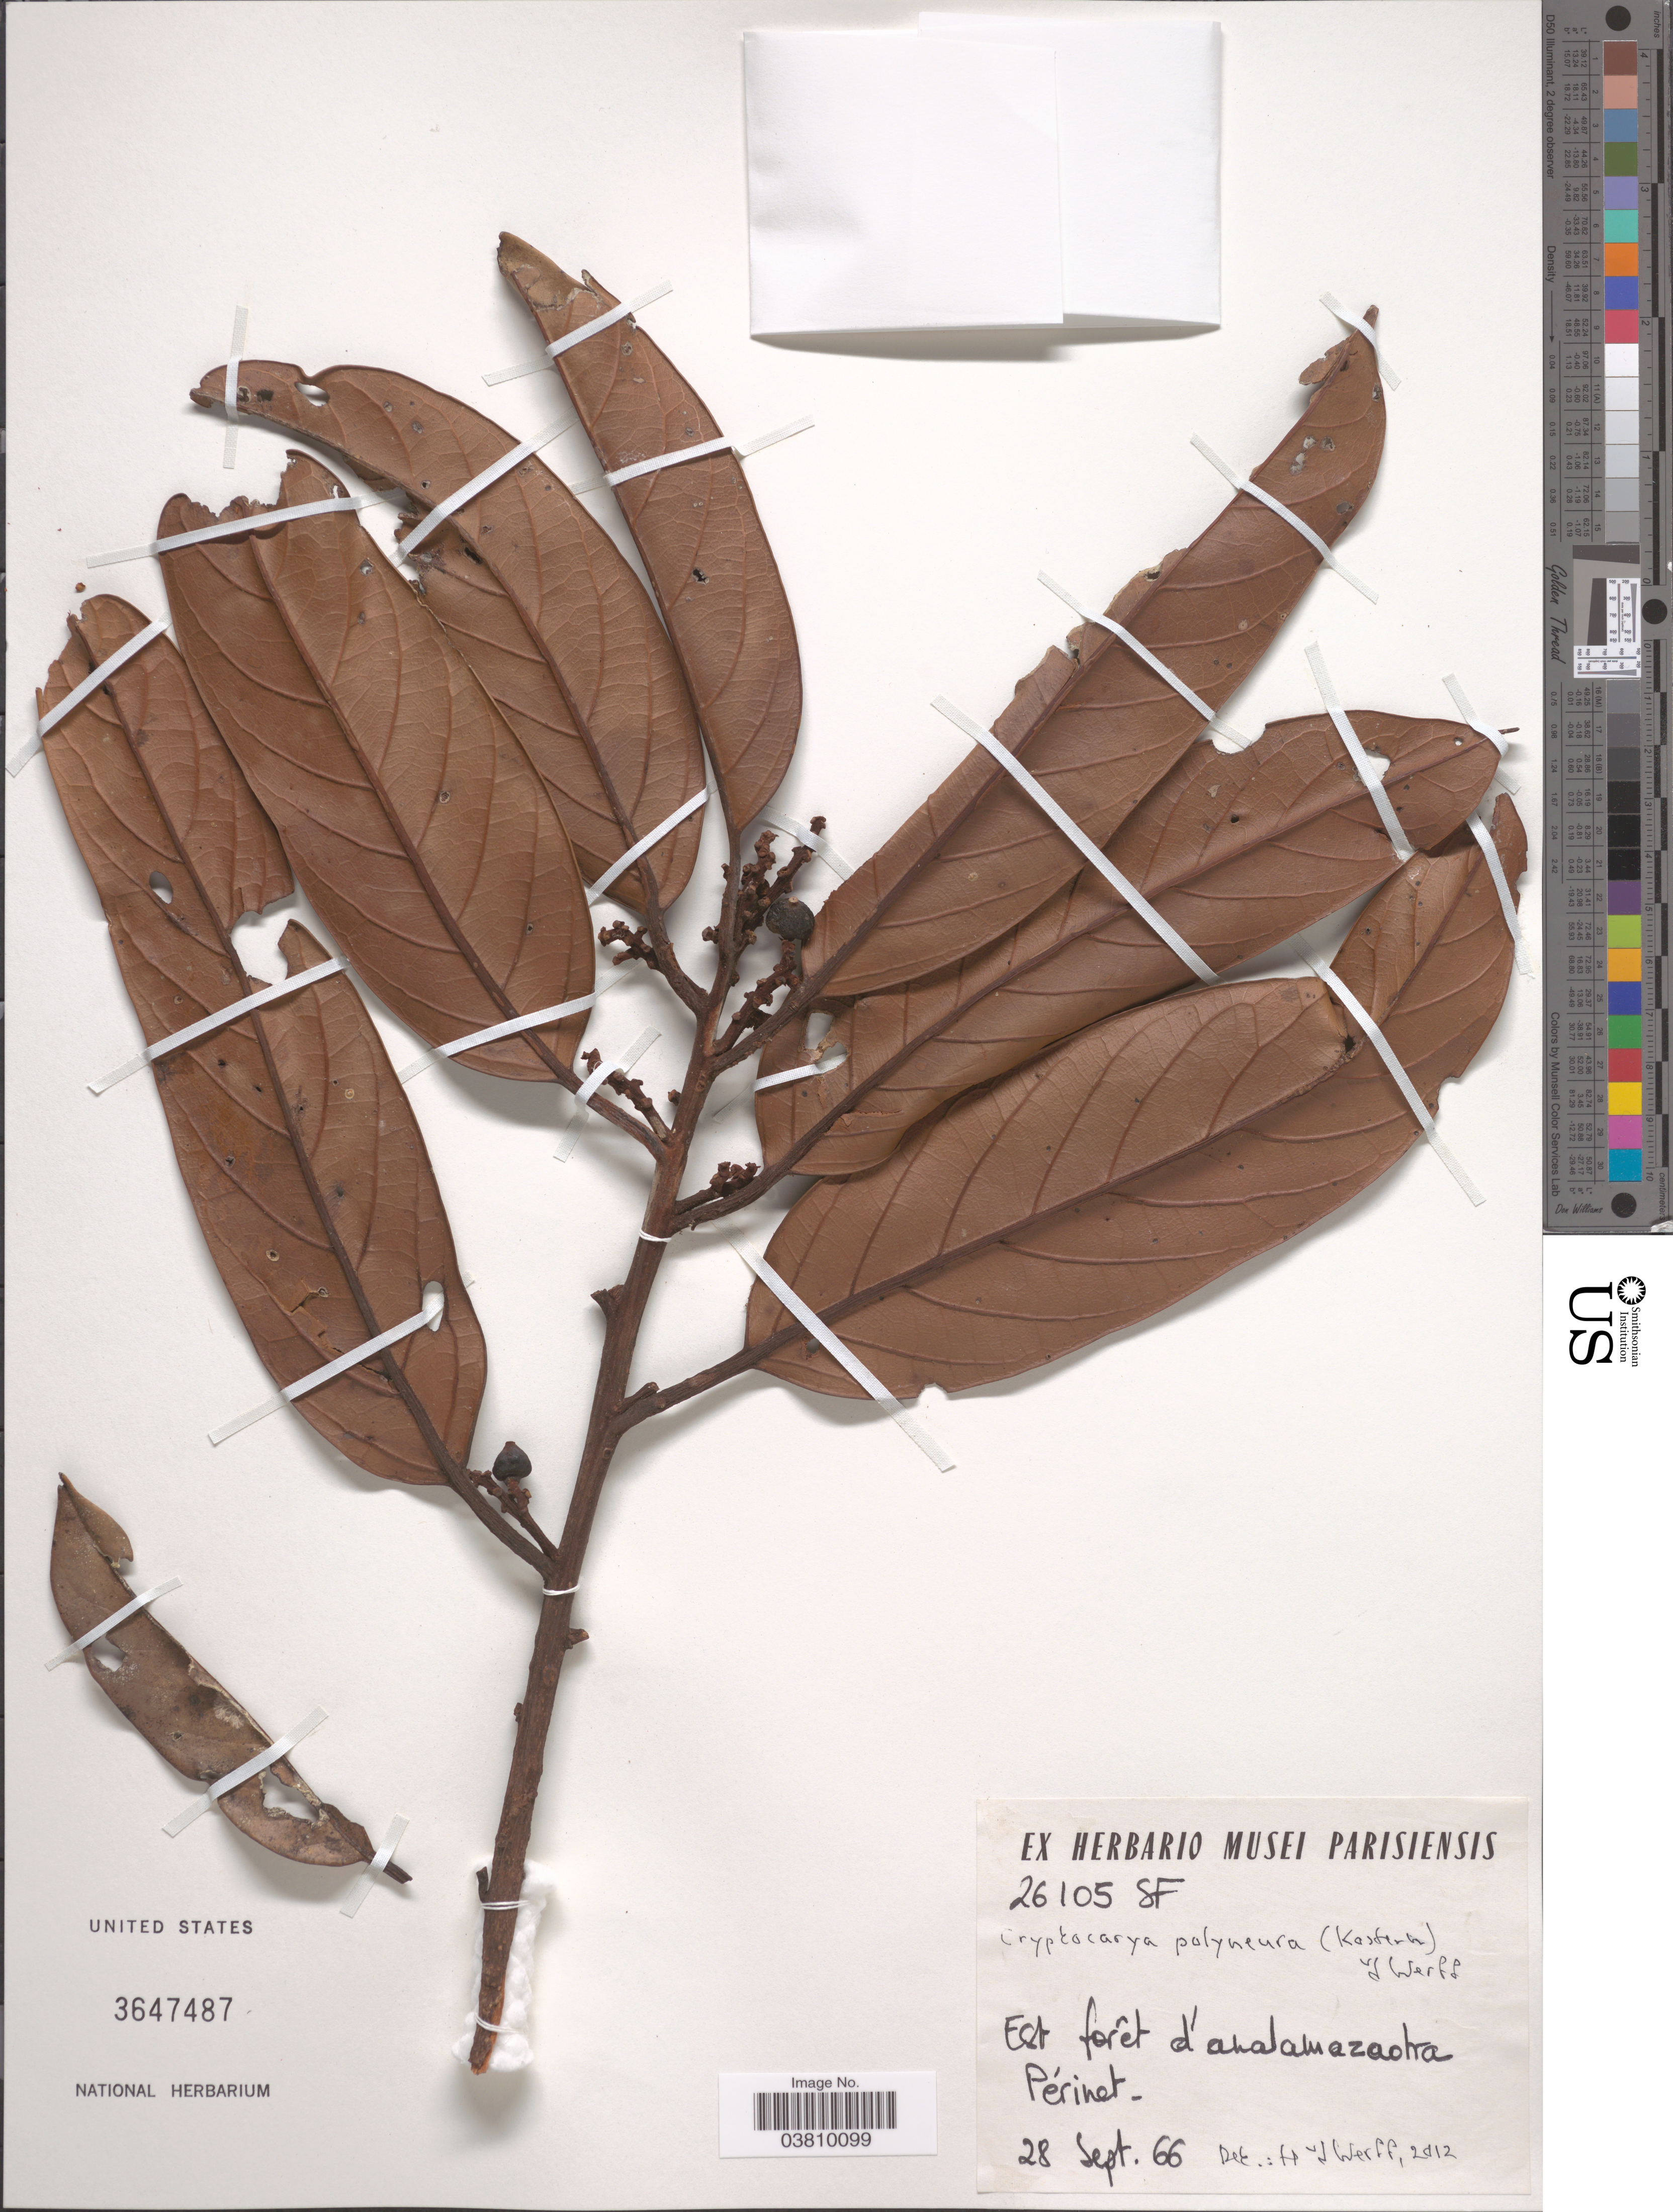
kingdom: Plantae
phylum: Tracheophyta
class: Magnoliopsida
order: Laurales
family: Lauraceae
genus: Cryptocarya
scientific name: Cryptocarya polyneura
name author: (Kosterm.) van der Werff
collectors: ex herb. Musei Parisiensis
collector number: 26105SF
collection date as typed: Transcribed d/m/y: 28/9/66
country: Madagascar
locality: Est forêt d'Analmazaotra Périnet.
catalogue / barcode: US 3647487